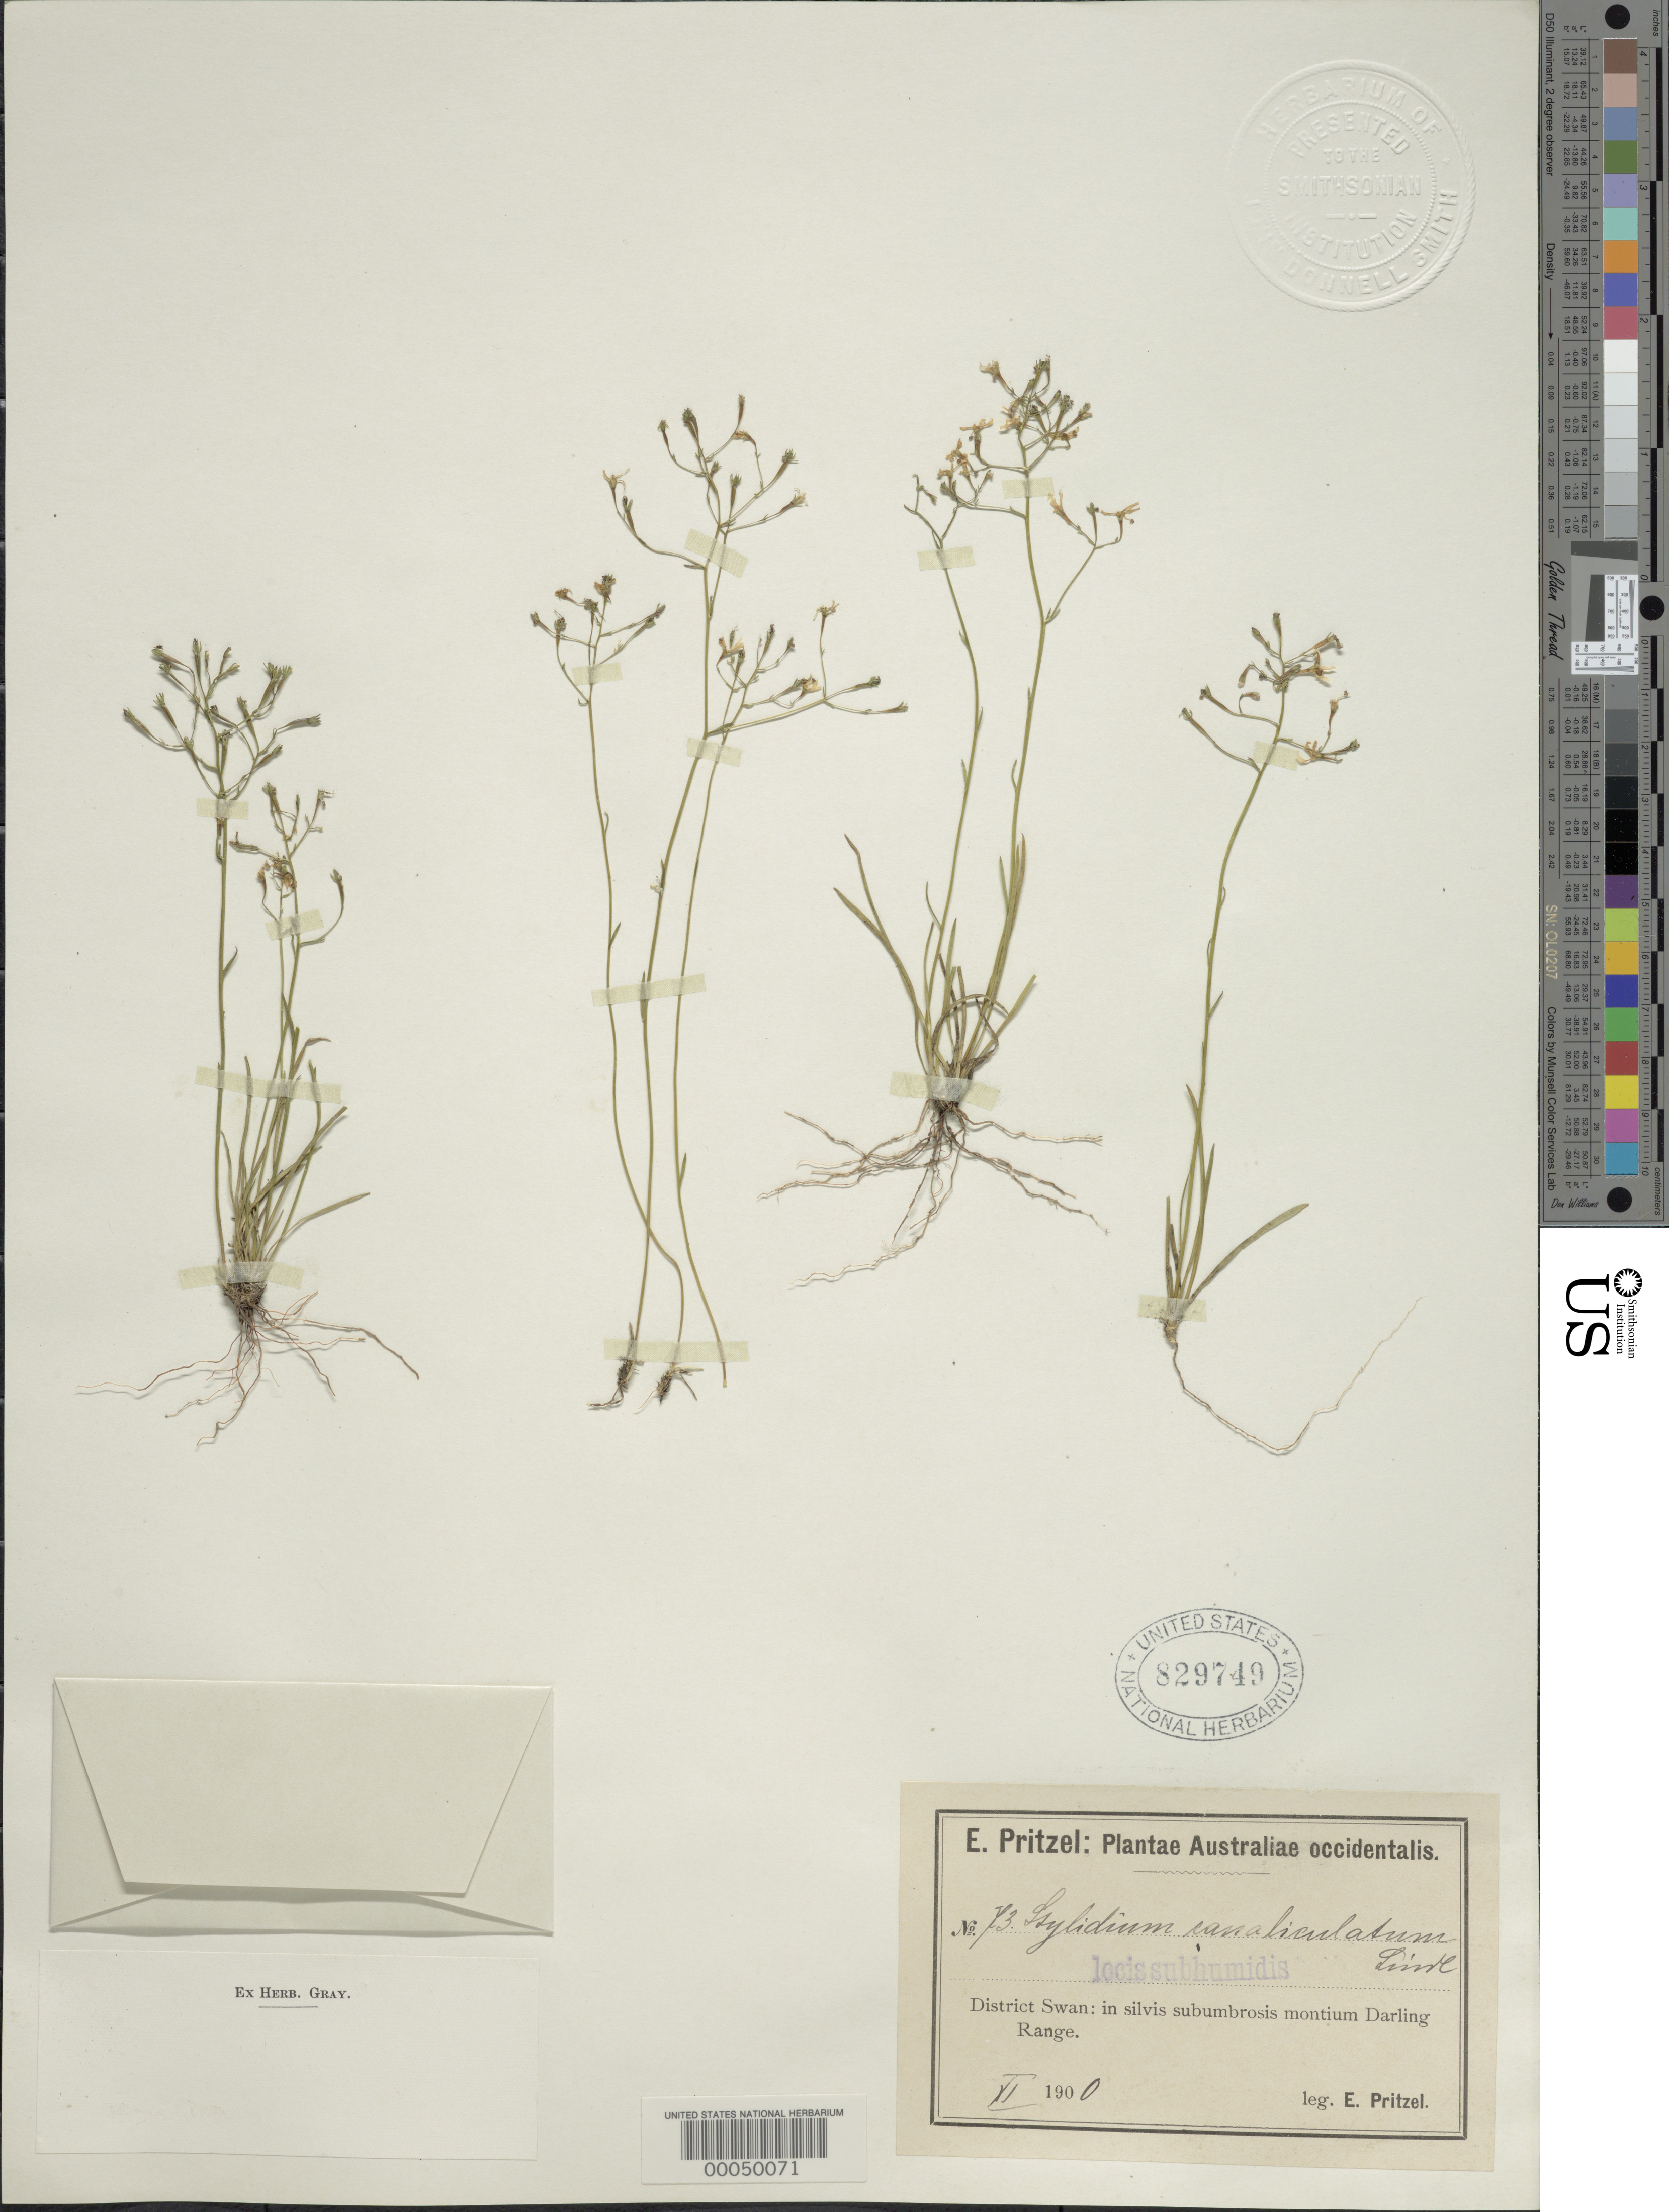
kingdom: Plantae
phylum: Tracheophyta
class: Magnoliopsida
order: Asterales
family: Stylidiaceae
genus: Stylidium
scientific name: Stylidium canaliculatum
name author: Lindl.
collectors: E. G. Pritzel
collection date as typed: Nov 1900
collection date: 1900-11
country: Australia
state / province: Western Australia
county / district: Swan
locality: Darling range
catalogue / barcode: US 829749